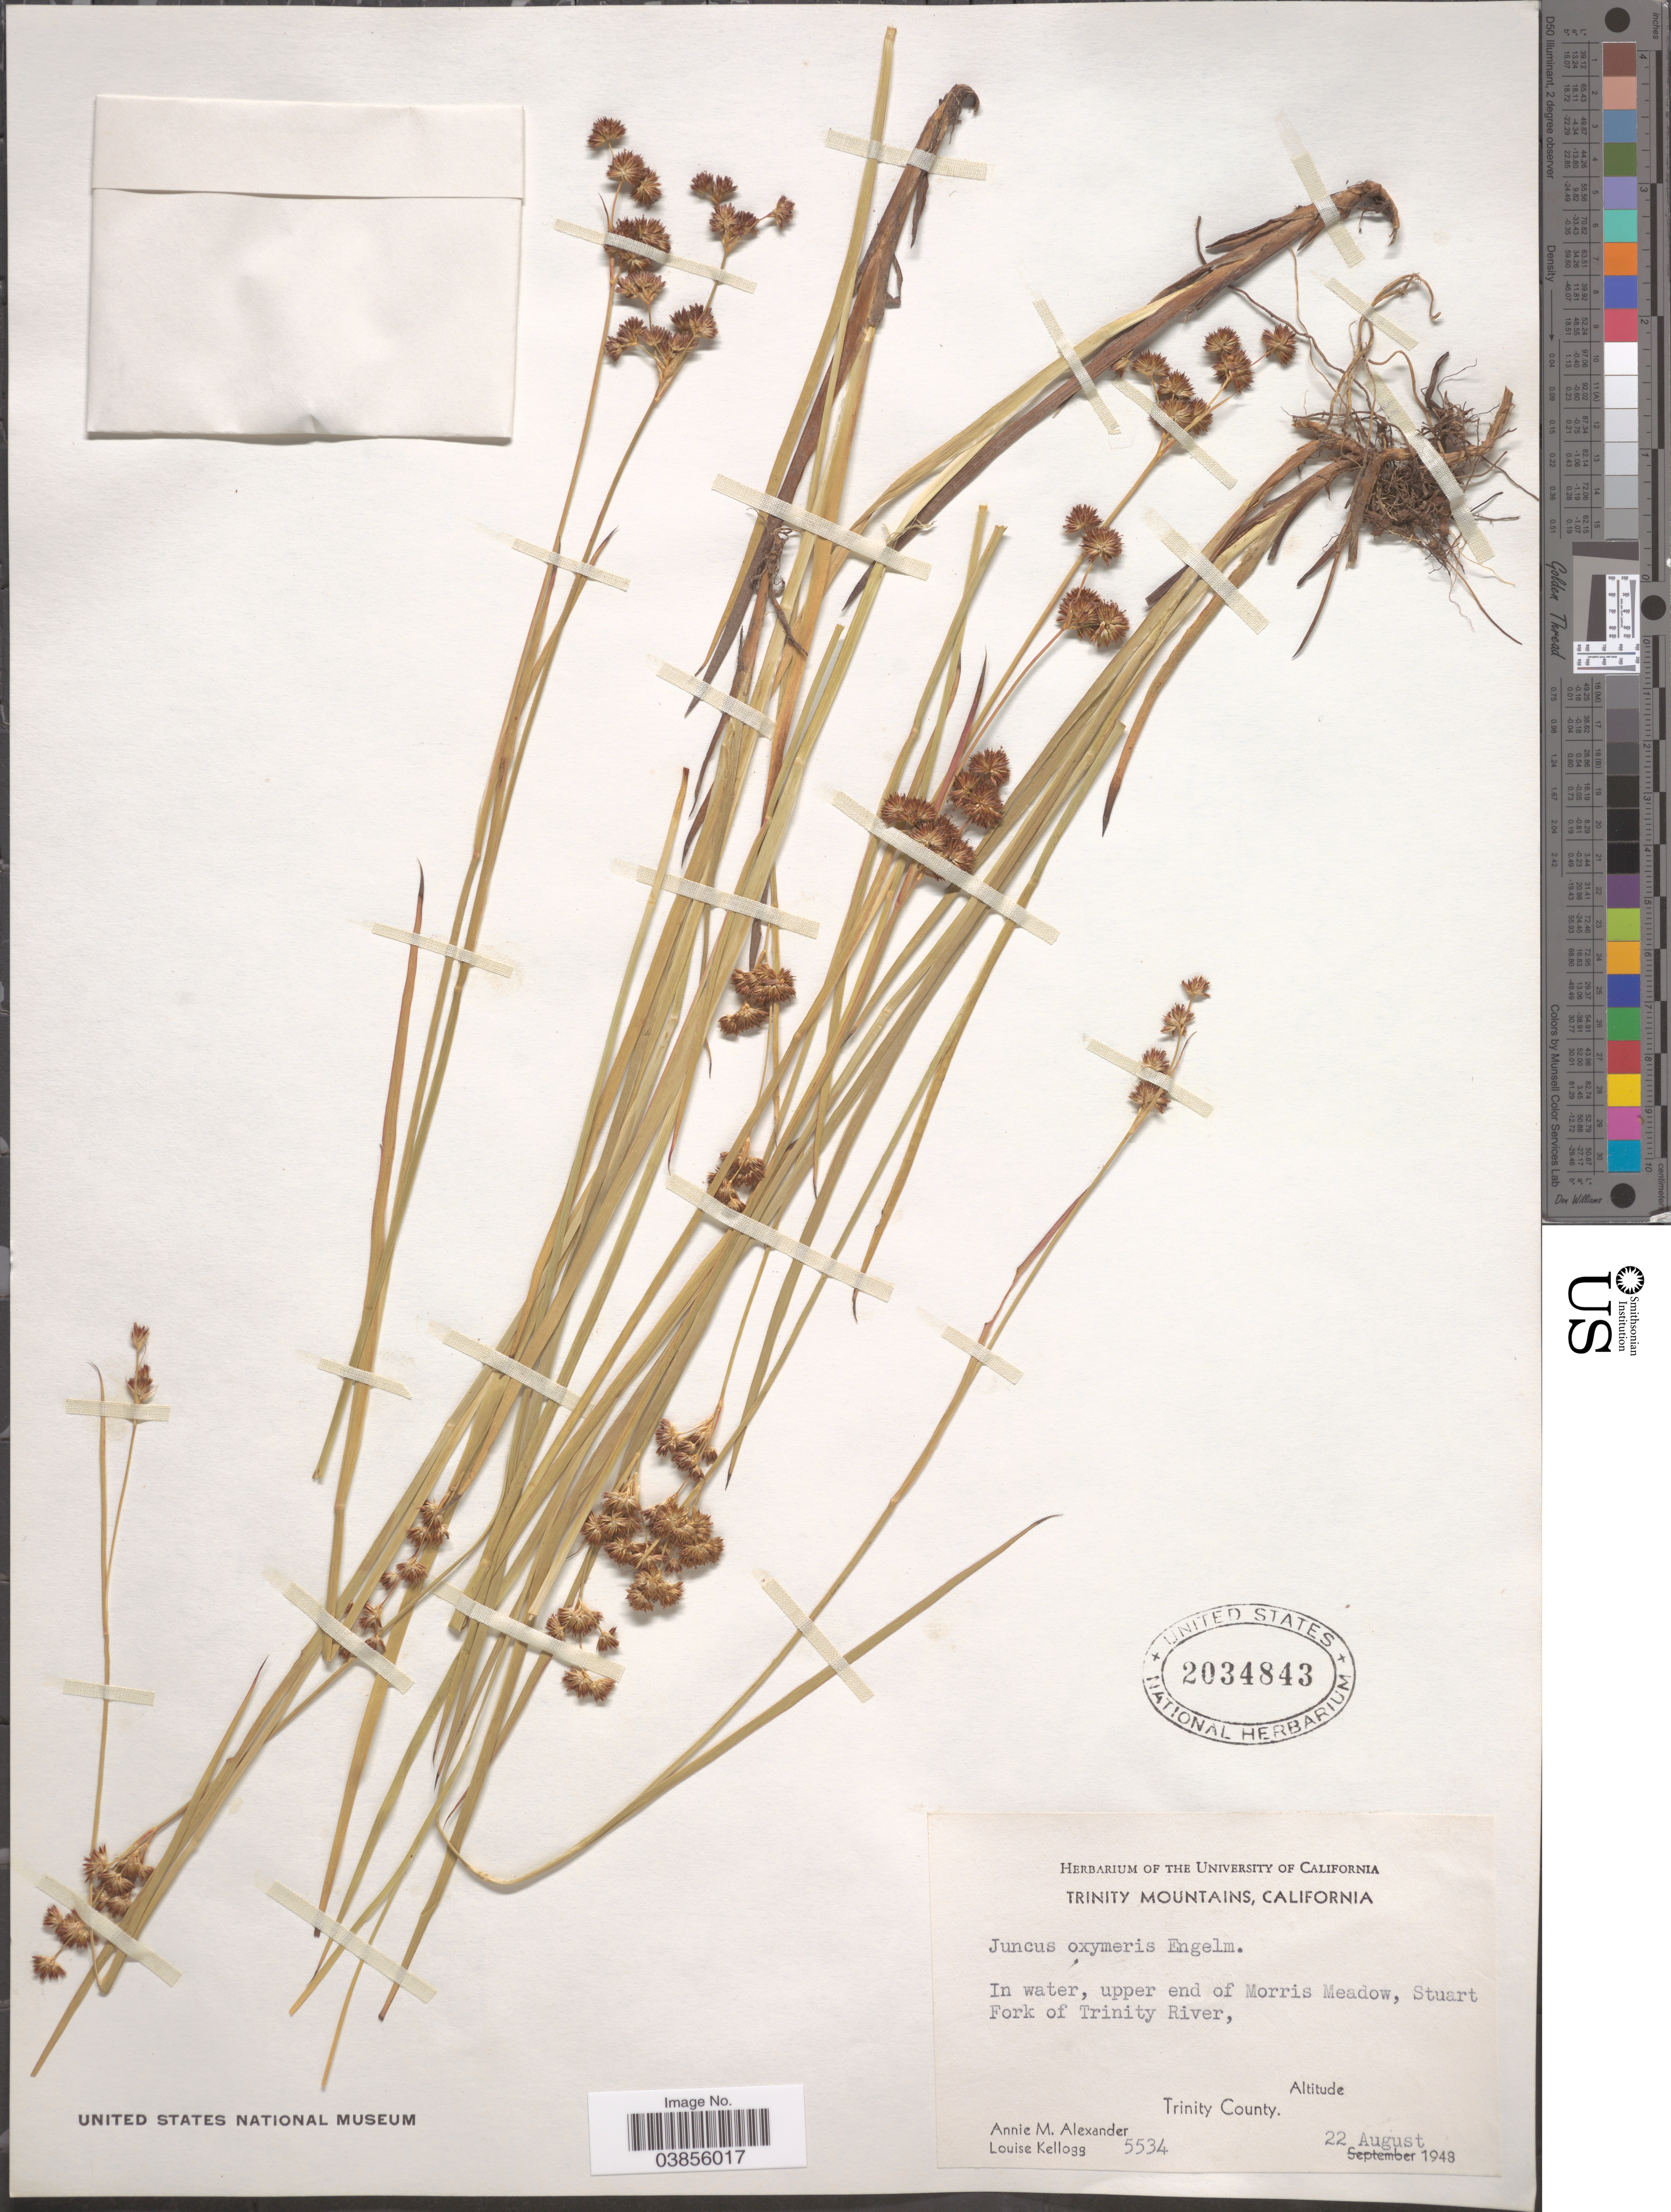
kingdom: Plantae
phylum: Tracheophyta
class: Liliopsida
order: Poales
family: Juncaceae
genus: Juncus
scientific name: Juncus oxymeris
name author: Engelm.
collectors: A. M. Alexander & L. Kellogg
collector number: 5534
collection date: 1948-08-22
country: United States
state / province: California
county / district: Trinity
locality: Trinity Mountains. Upper end of Morris Meadow, Stuart Fork of Trinity River, Trinity County.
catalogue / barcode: US 2034843